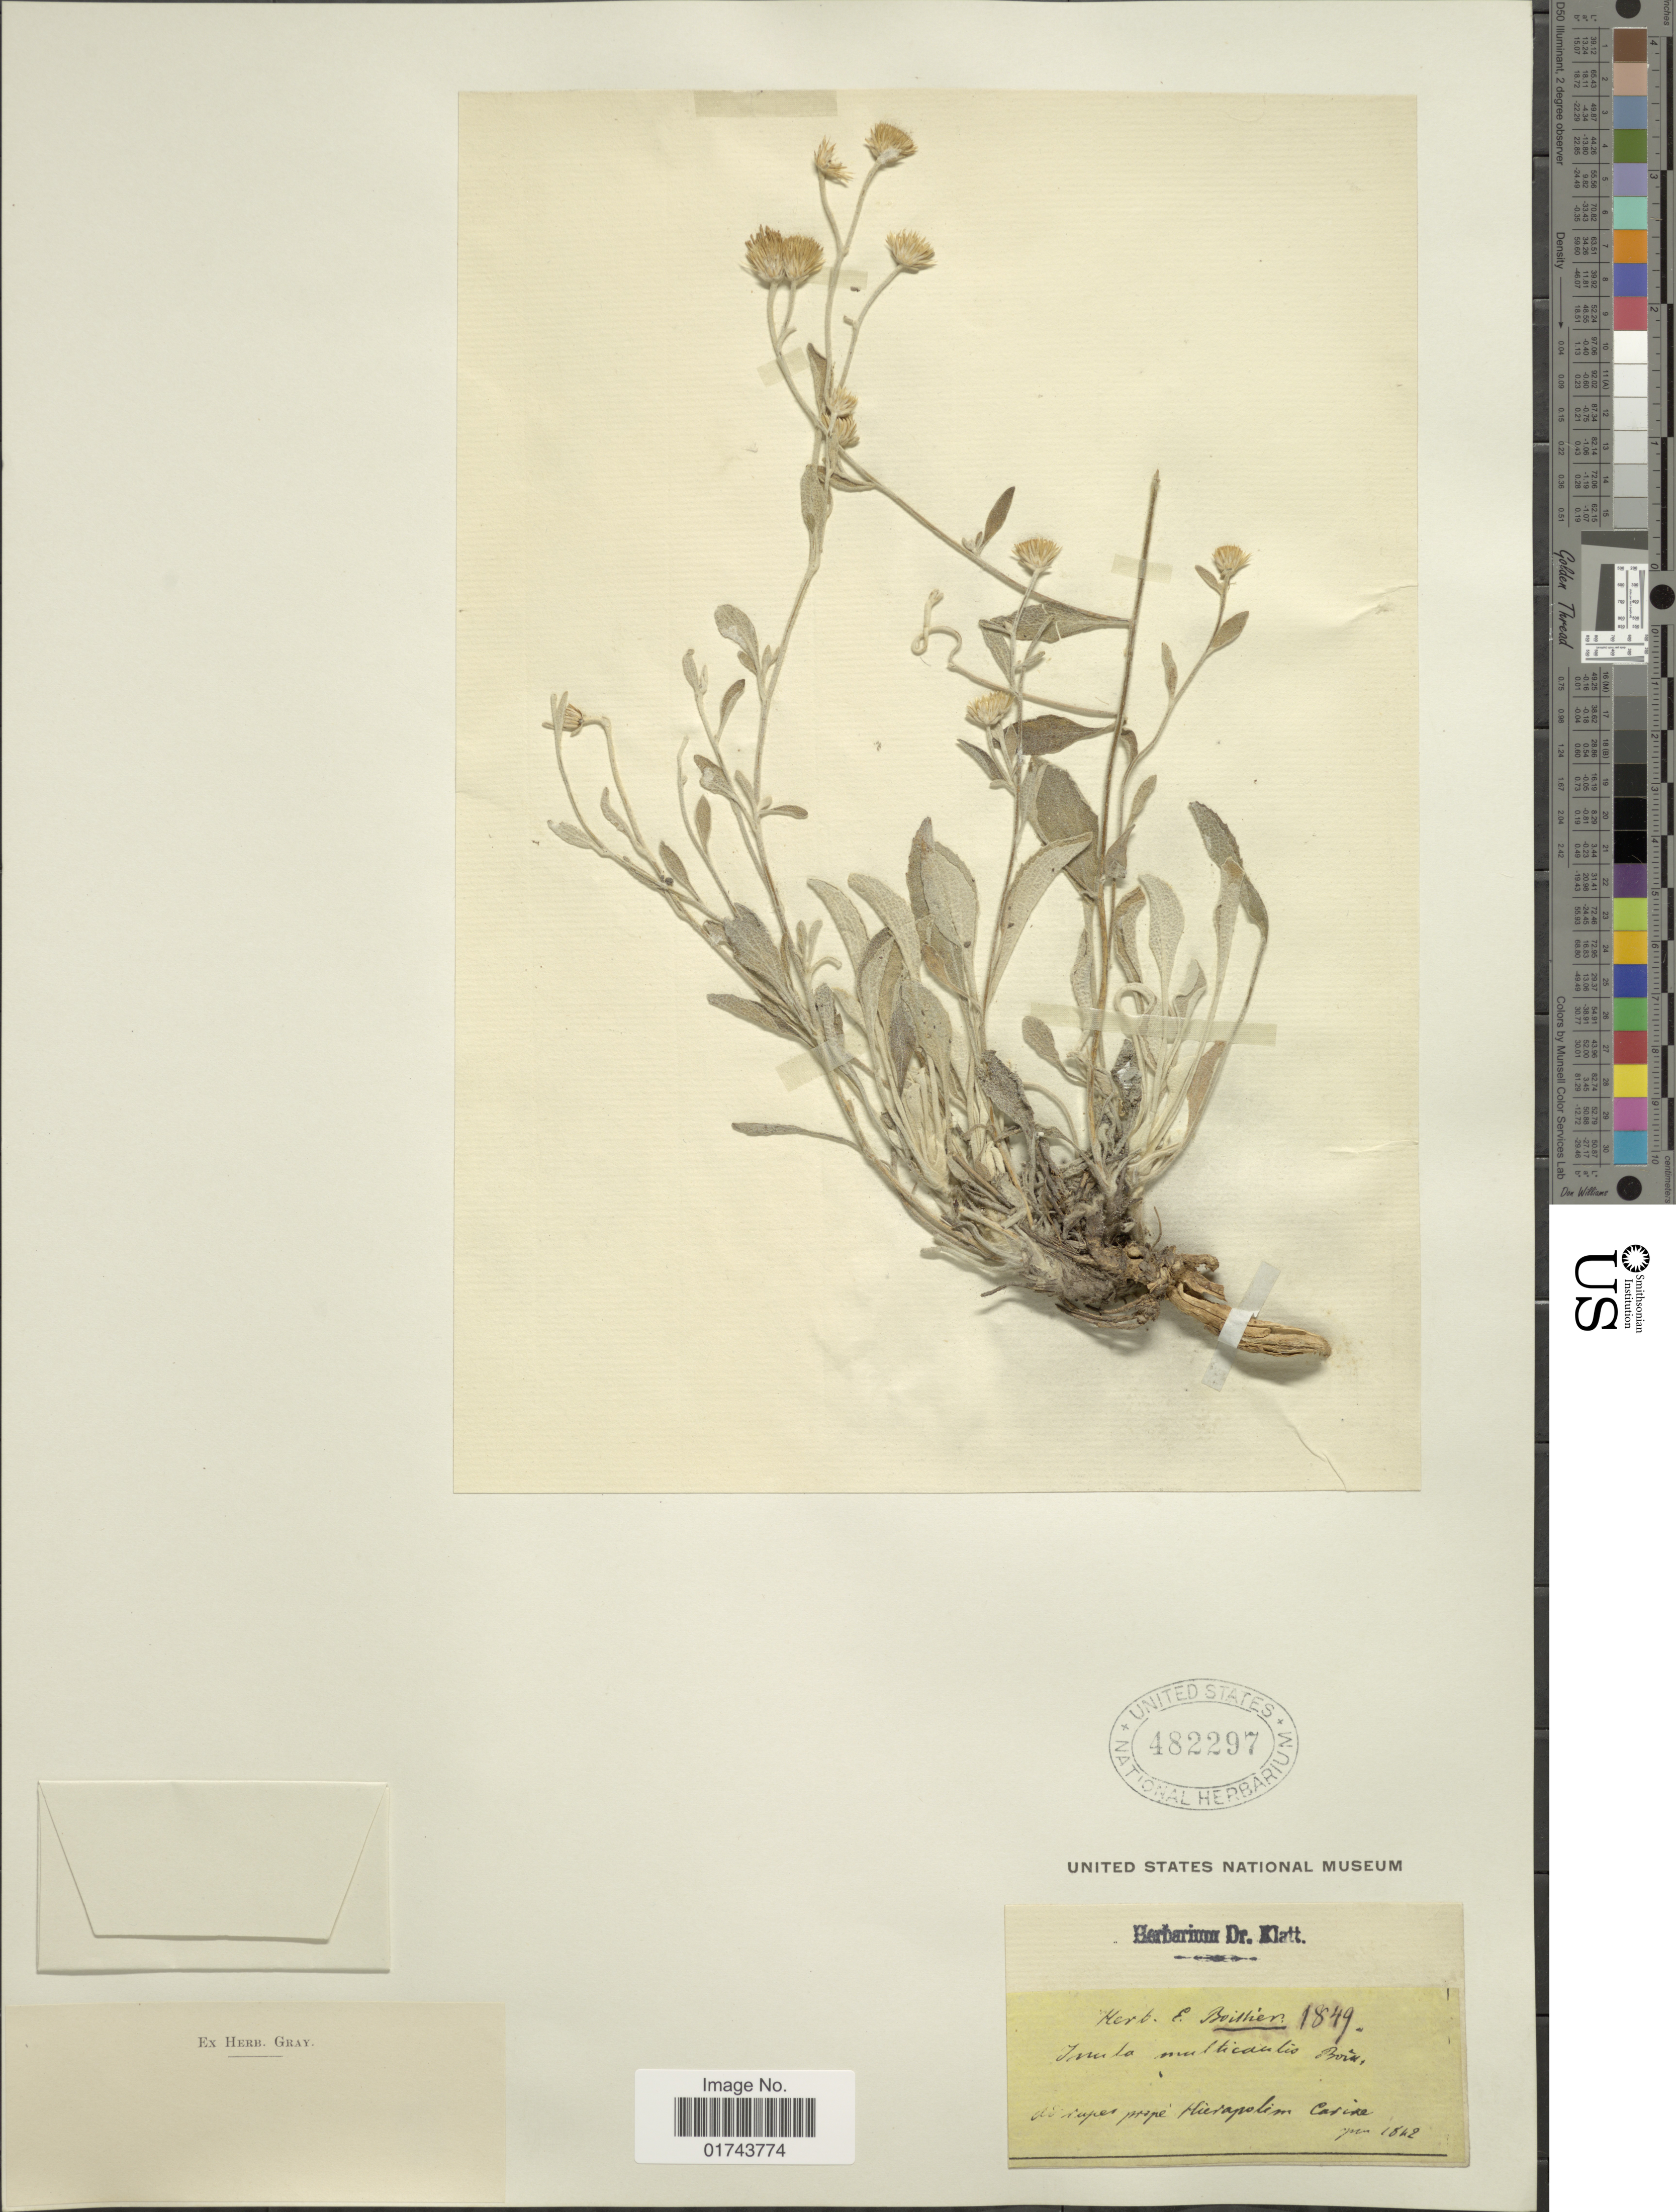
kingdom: Plantae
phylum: Tracheophyta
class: Magnoliopsida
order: Asterales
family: Asteraceae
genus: Inula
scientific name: Inula multicaulis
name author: Fisch. & C.A. Mey.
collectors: ex herb. E. Boithen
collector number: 1849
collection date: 1842-06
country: France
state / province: Corsica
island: Corse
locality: Di rupes prope Hierapolien Corsica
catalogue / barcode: US 482297